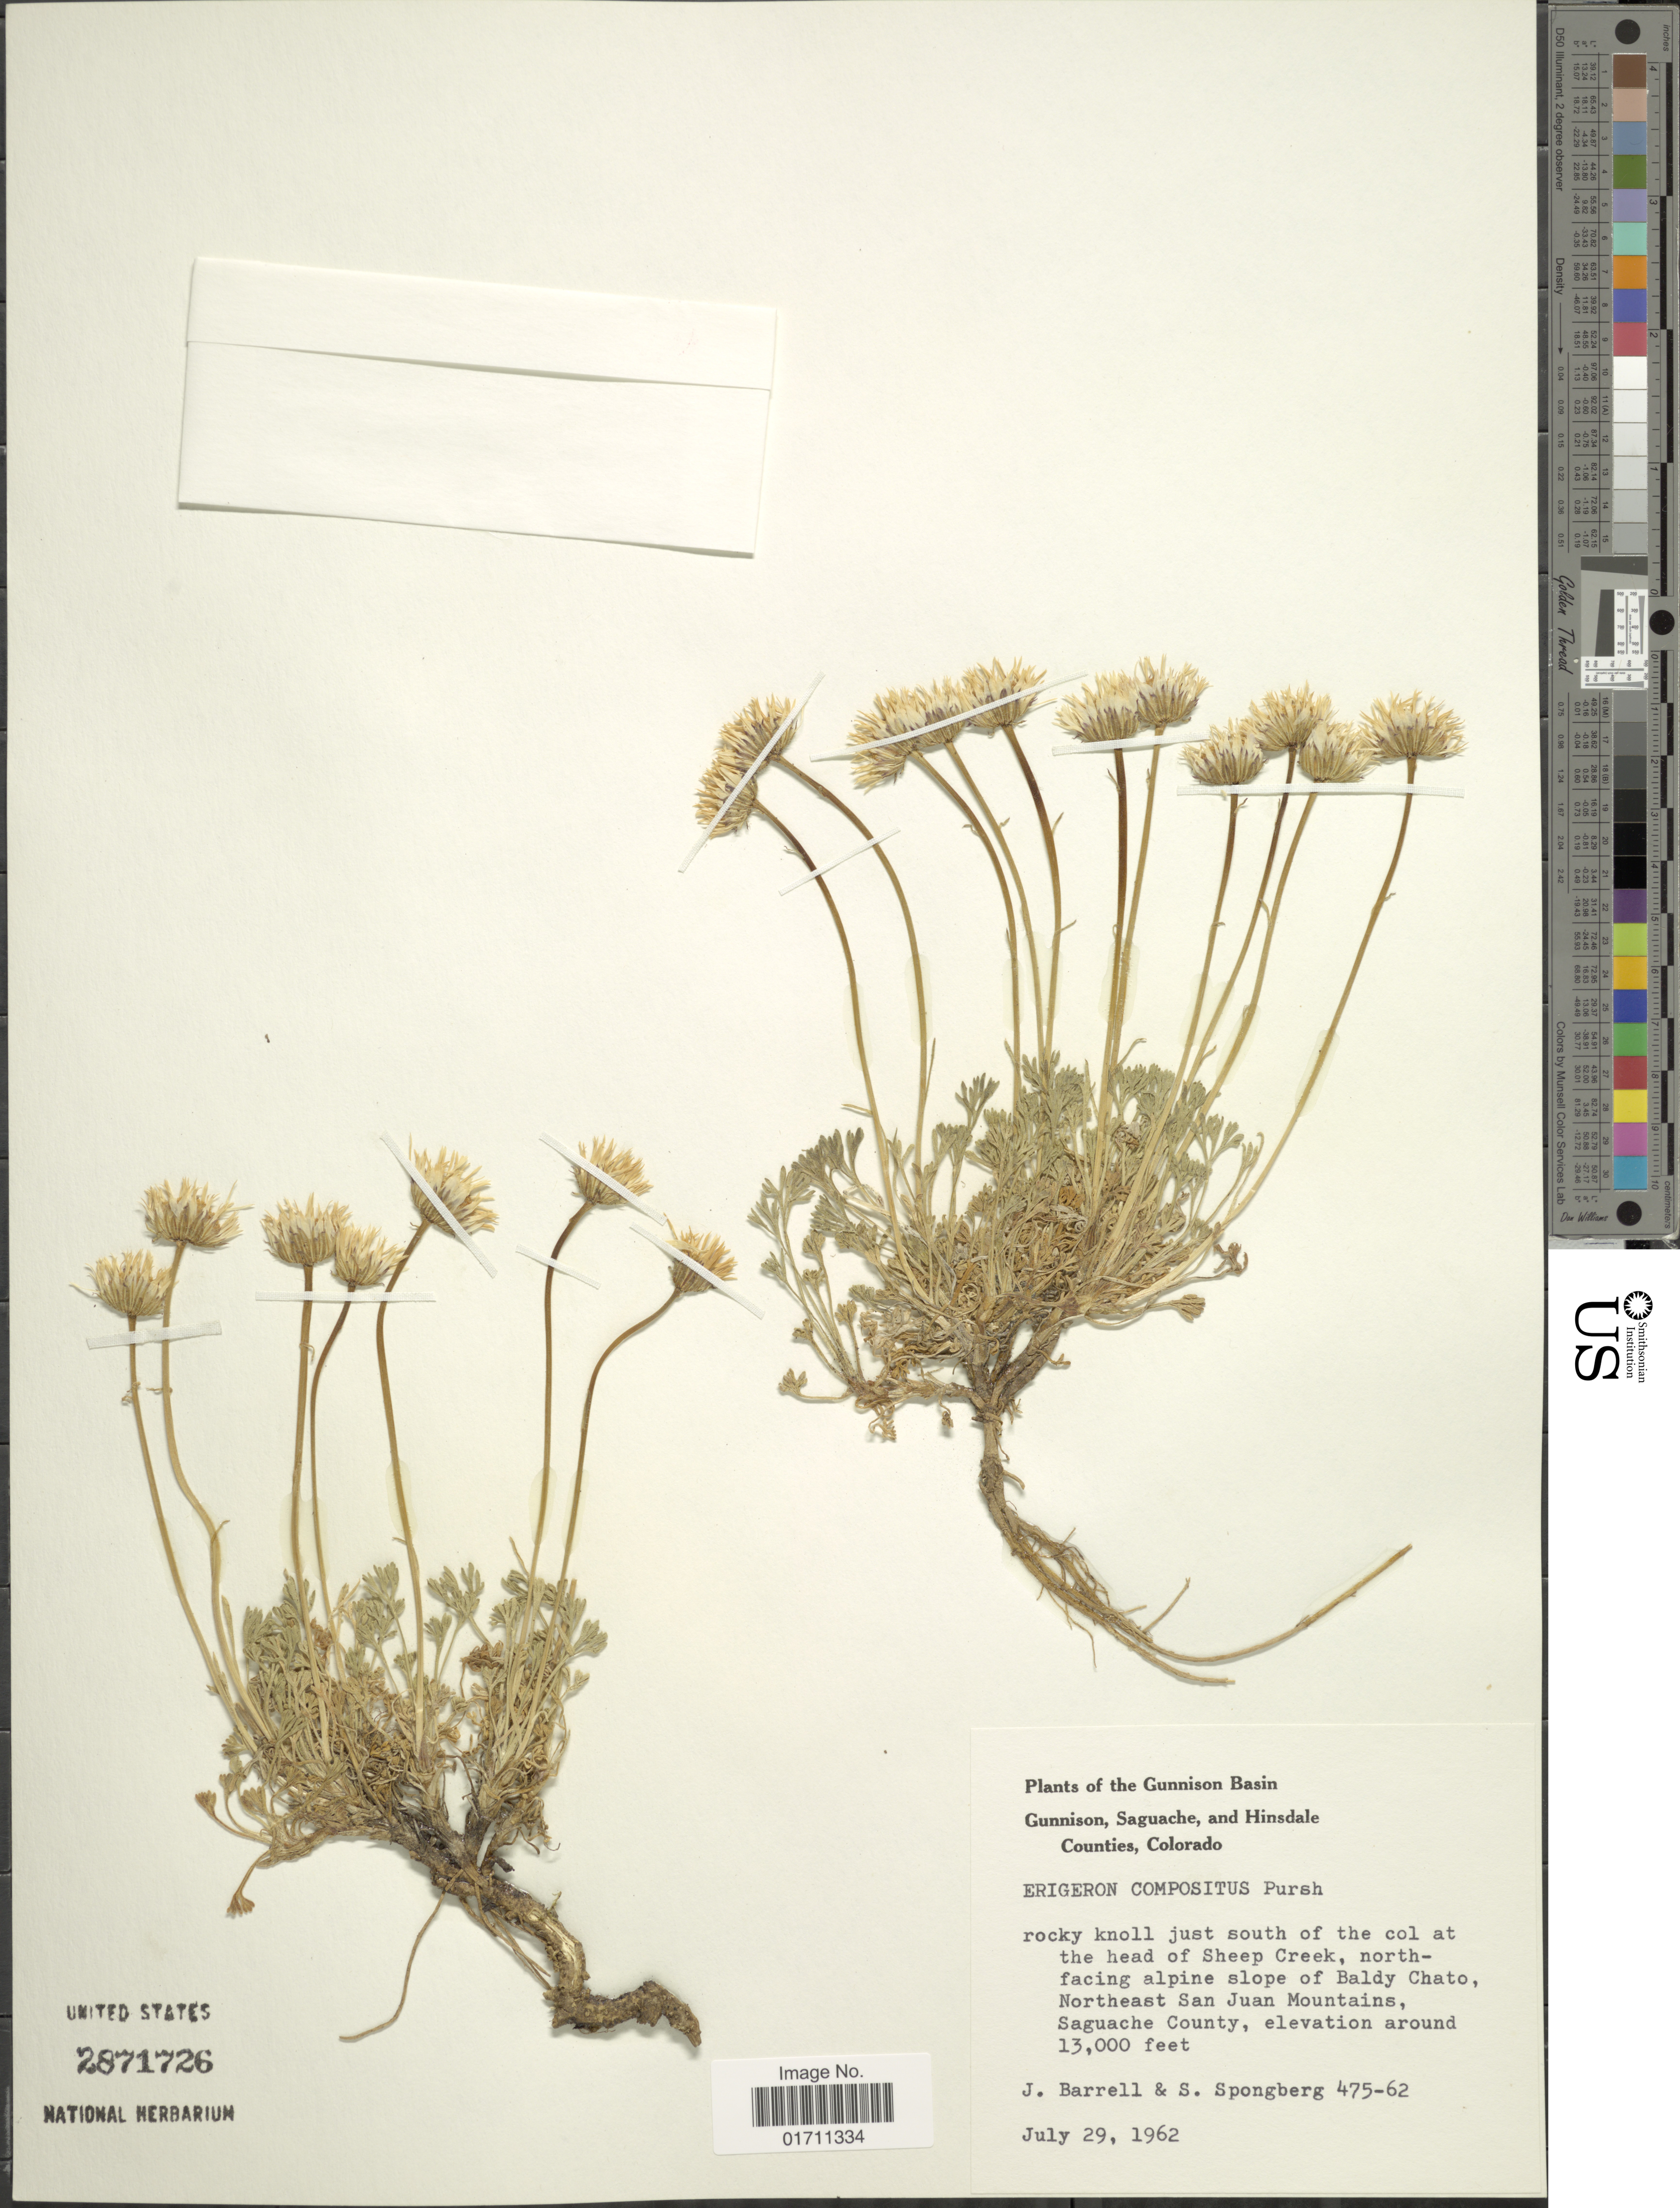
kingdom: Plantae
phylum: Tracheophyta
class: Magnoliopsida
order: Asterales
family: Asteraceae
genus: Erigeron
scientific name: Erigeron compositus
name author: Pursh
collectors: J. Barrell & S. A.Spongberg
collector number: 475-62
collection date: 1962-07-29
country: United States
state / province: Colorado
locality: The Gunnison Basin Gunnison, Saguache, and Hinsdale Counties, rocky knoll just south of col at the head of Sheep Creek, northfacing alpine slope of Baldy Chato, Northeast San Juan Miuntains, Saguache County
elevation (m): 3962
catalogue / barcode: US 2871726